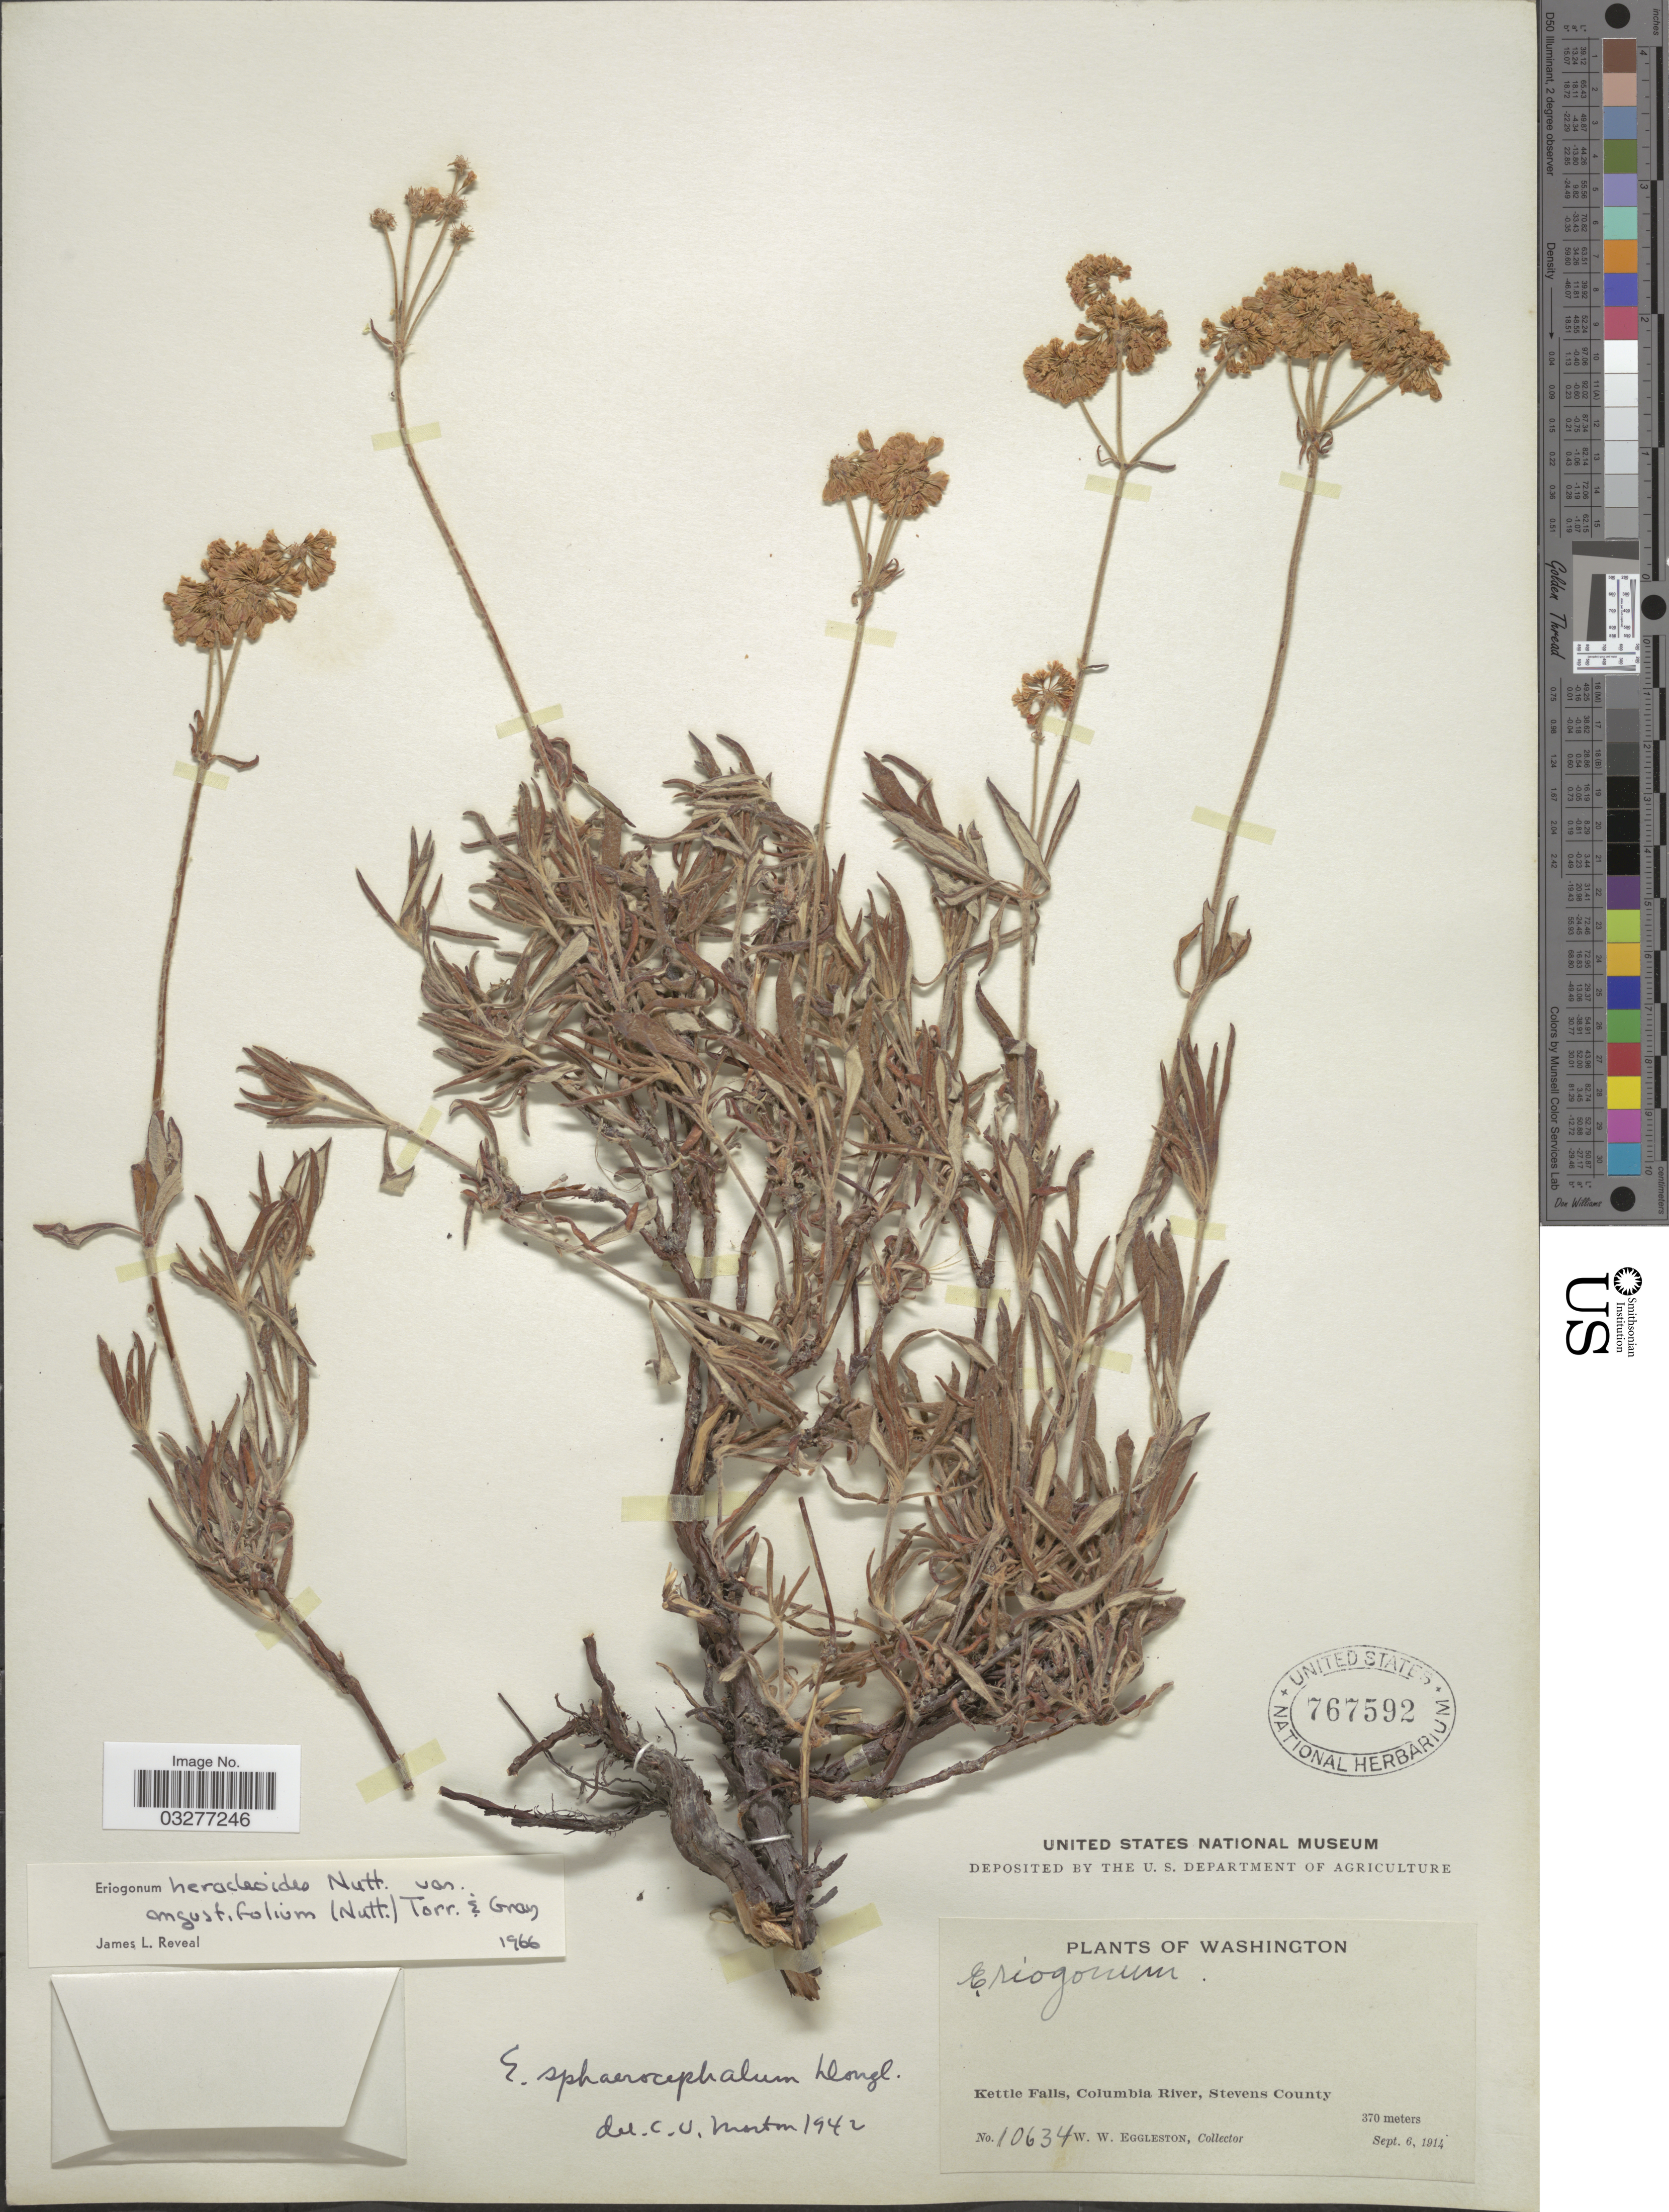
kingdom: Plantae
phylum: Tracheophyta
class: Magnoliopsida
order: Caryophyllales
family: Polygonaceae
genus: Eriogonum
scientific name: Eriogonum heracleoides var. angustifolium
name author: (Nutt.) Torr. & A. Gray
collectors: W. W. Eggleston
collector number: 10634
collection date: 1914-09-06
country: United States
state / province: Washington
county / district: Stevens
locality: Kettle Falls, Columbia River, Stevens County.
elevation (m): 370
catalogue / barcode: US 767592